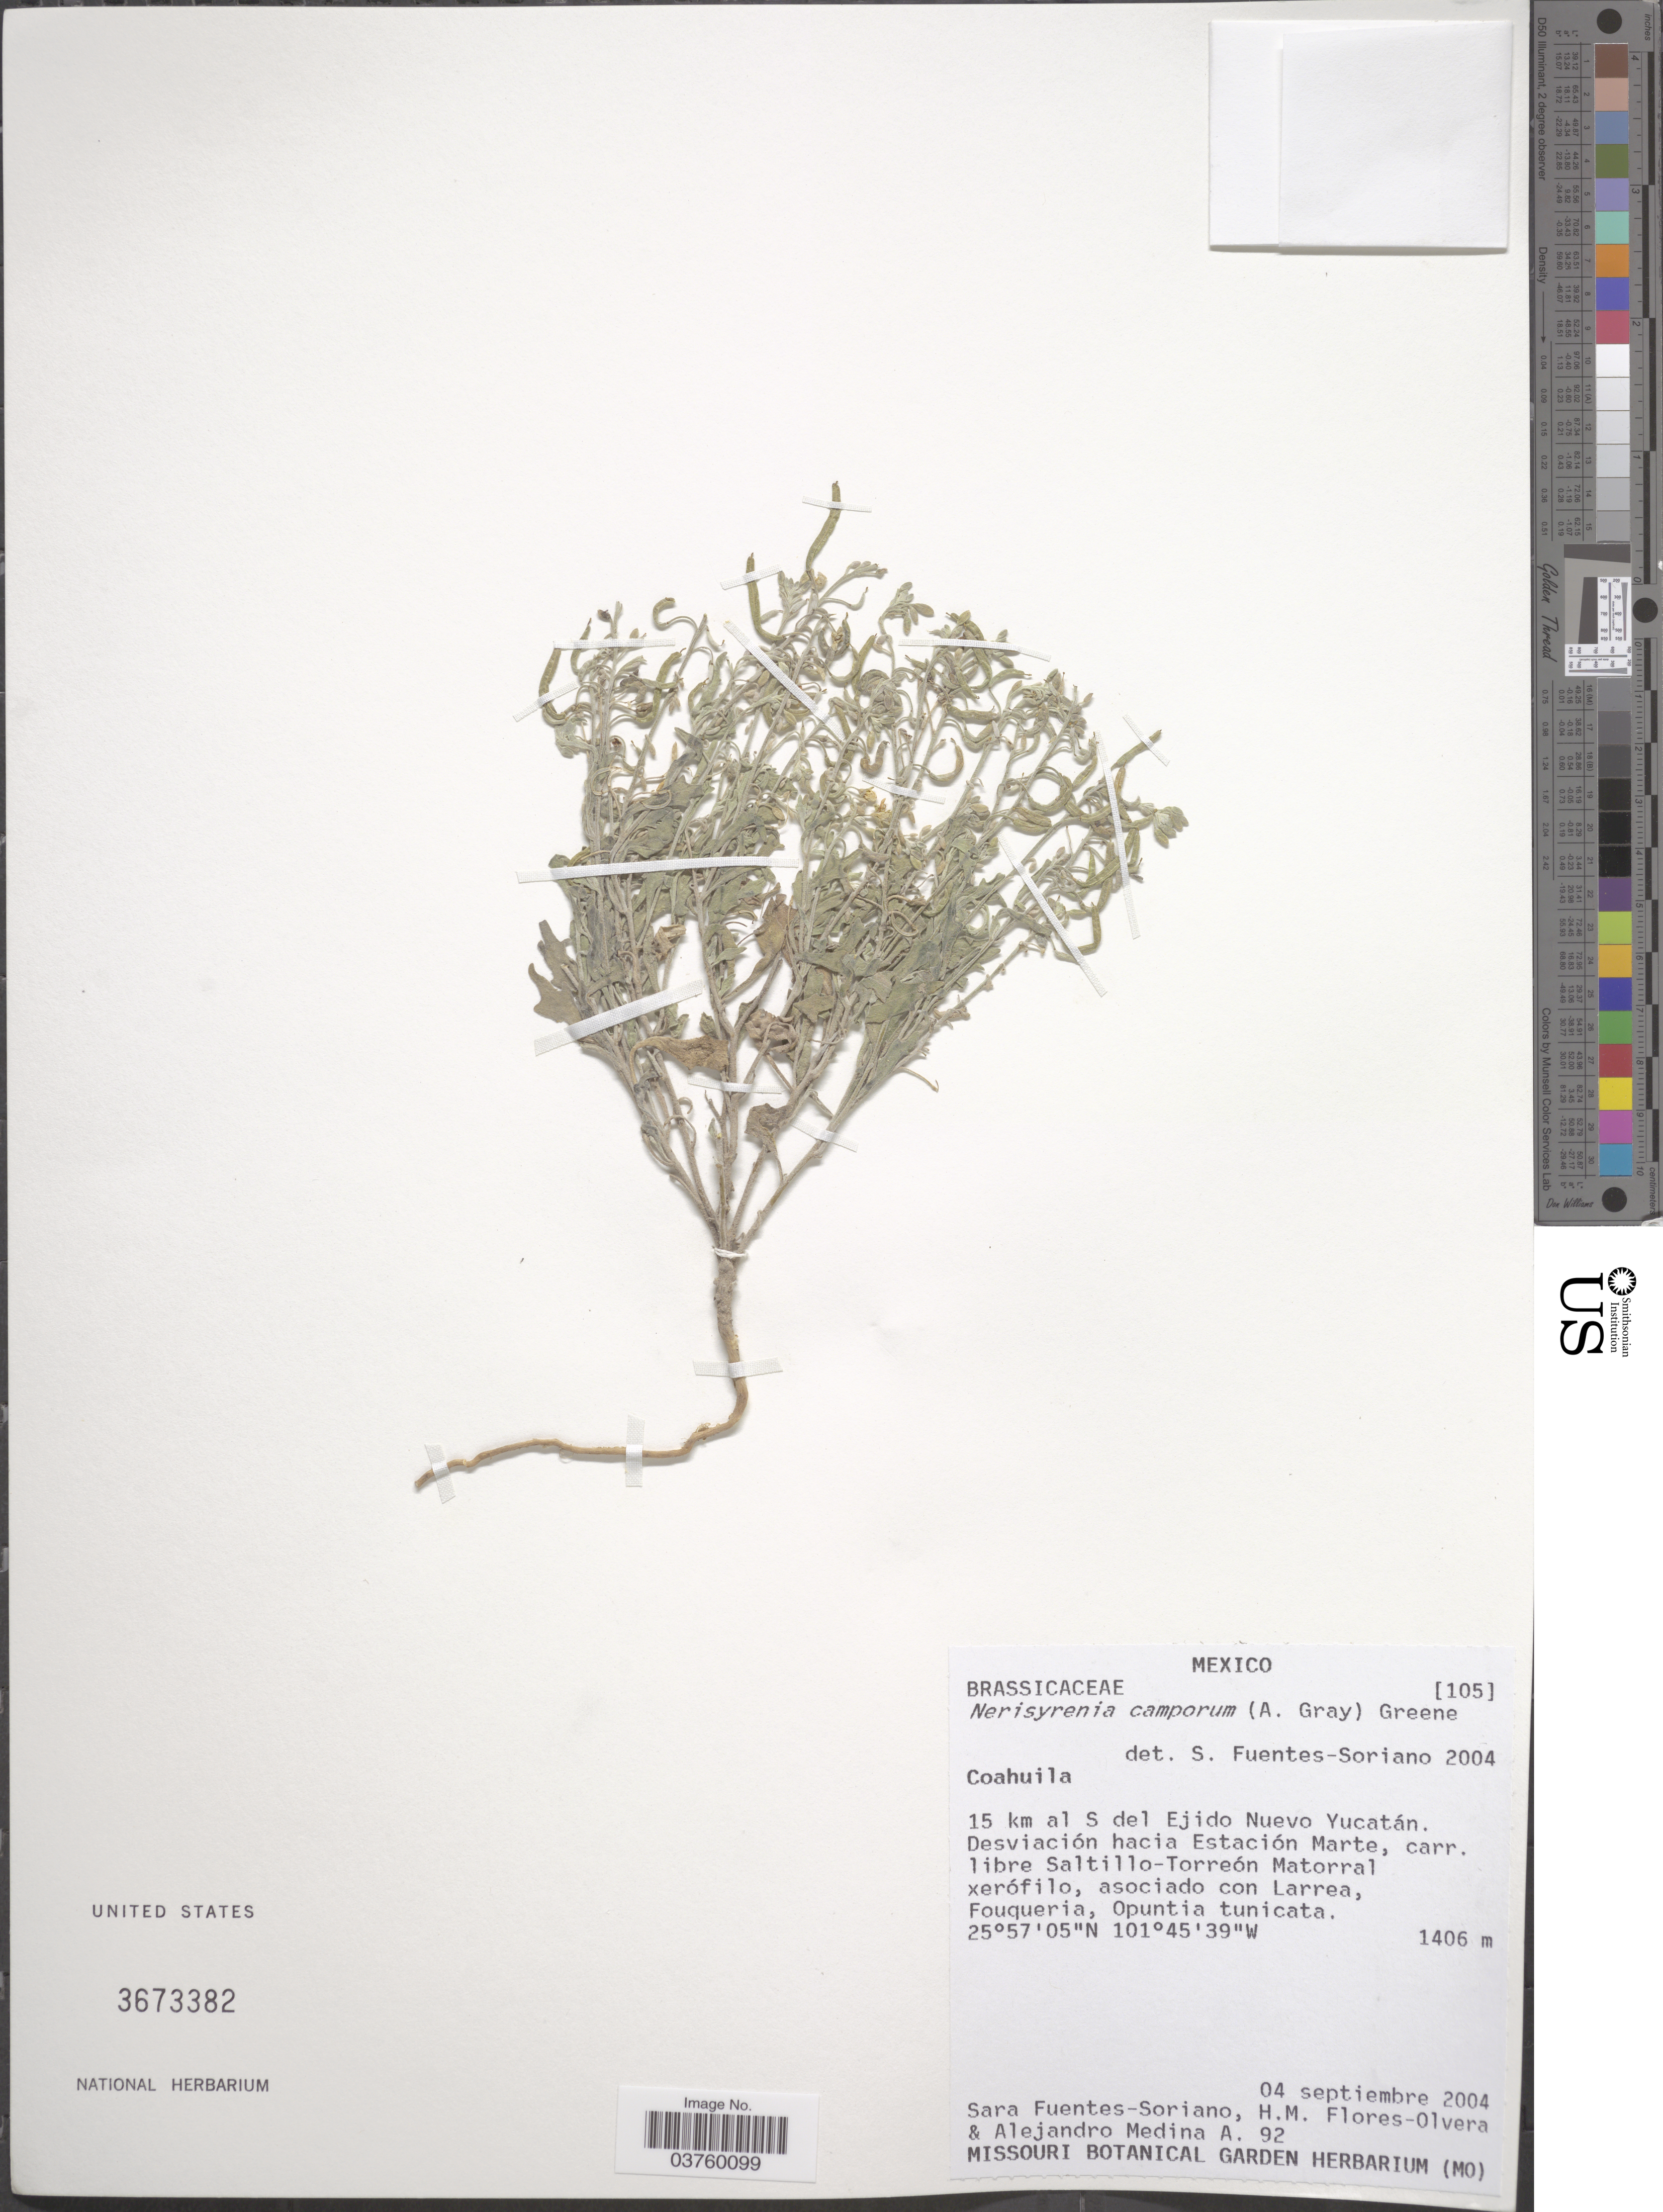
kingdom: Plantae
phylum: Tracheophyta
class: Magnoliopsida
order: Brassicales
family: Brassicaceae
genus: Nerisyrenia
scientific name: Nerisyrenia camporum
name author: (A. Gray) Greene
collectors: S. Fuentes-Soriano, H. Flores Olvera & A. Medina A.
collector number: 92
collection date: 2004-09-04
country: Mexico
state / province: Coahuila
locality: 15 km al S del Ejido Nuevo Yucatán. Desviación hacia Estación Marte, carr. libre Saltillo-Torreón.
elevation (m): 1406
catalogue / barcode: US 3673382